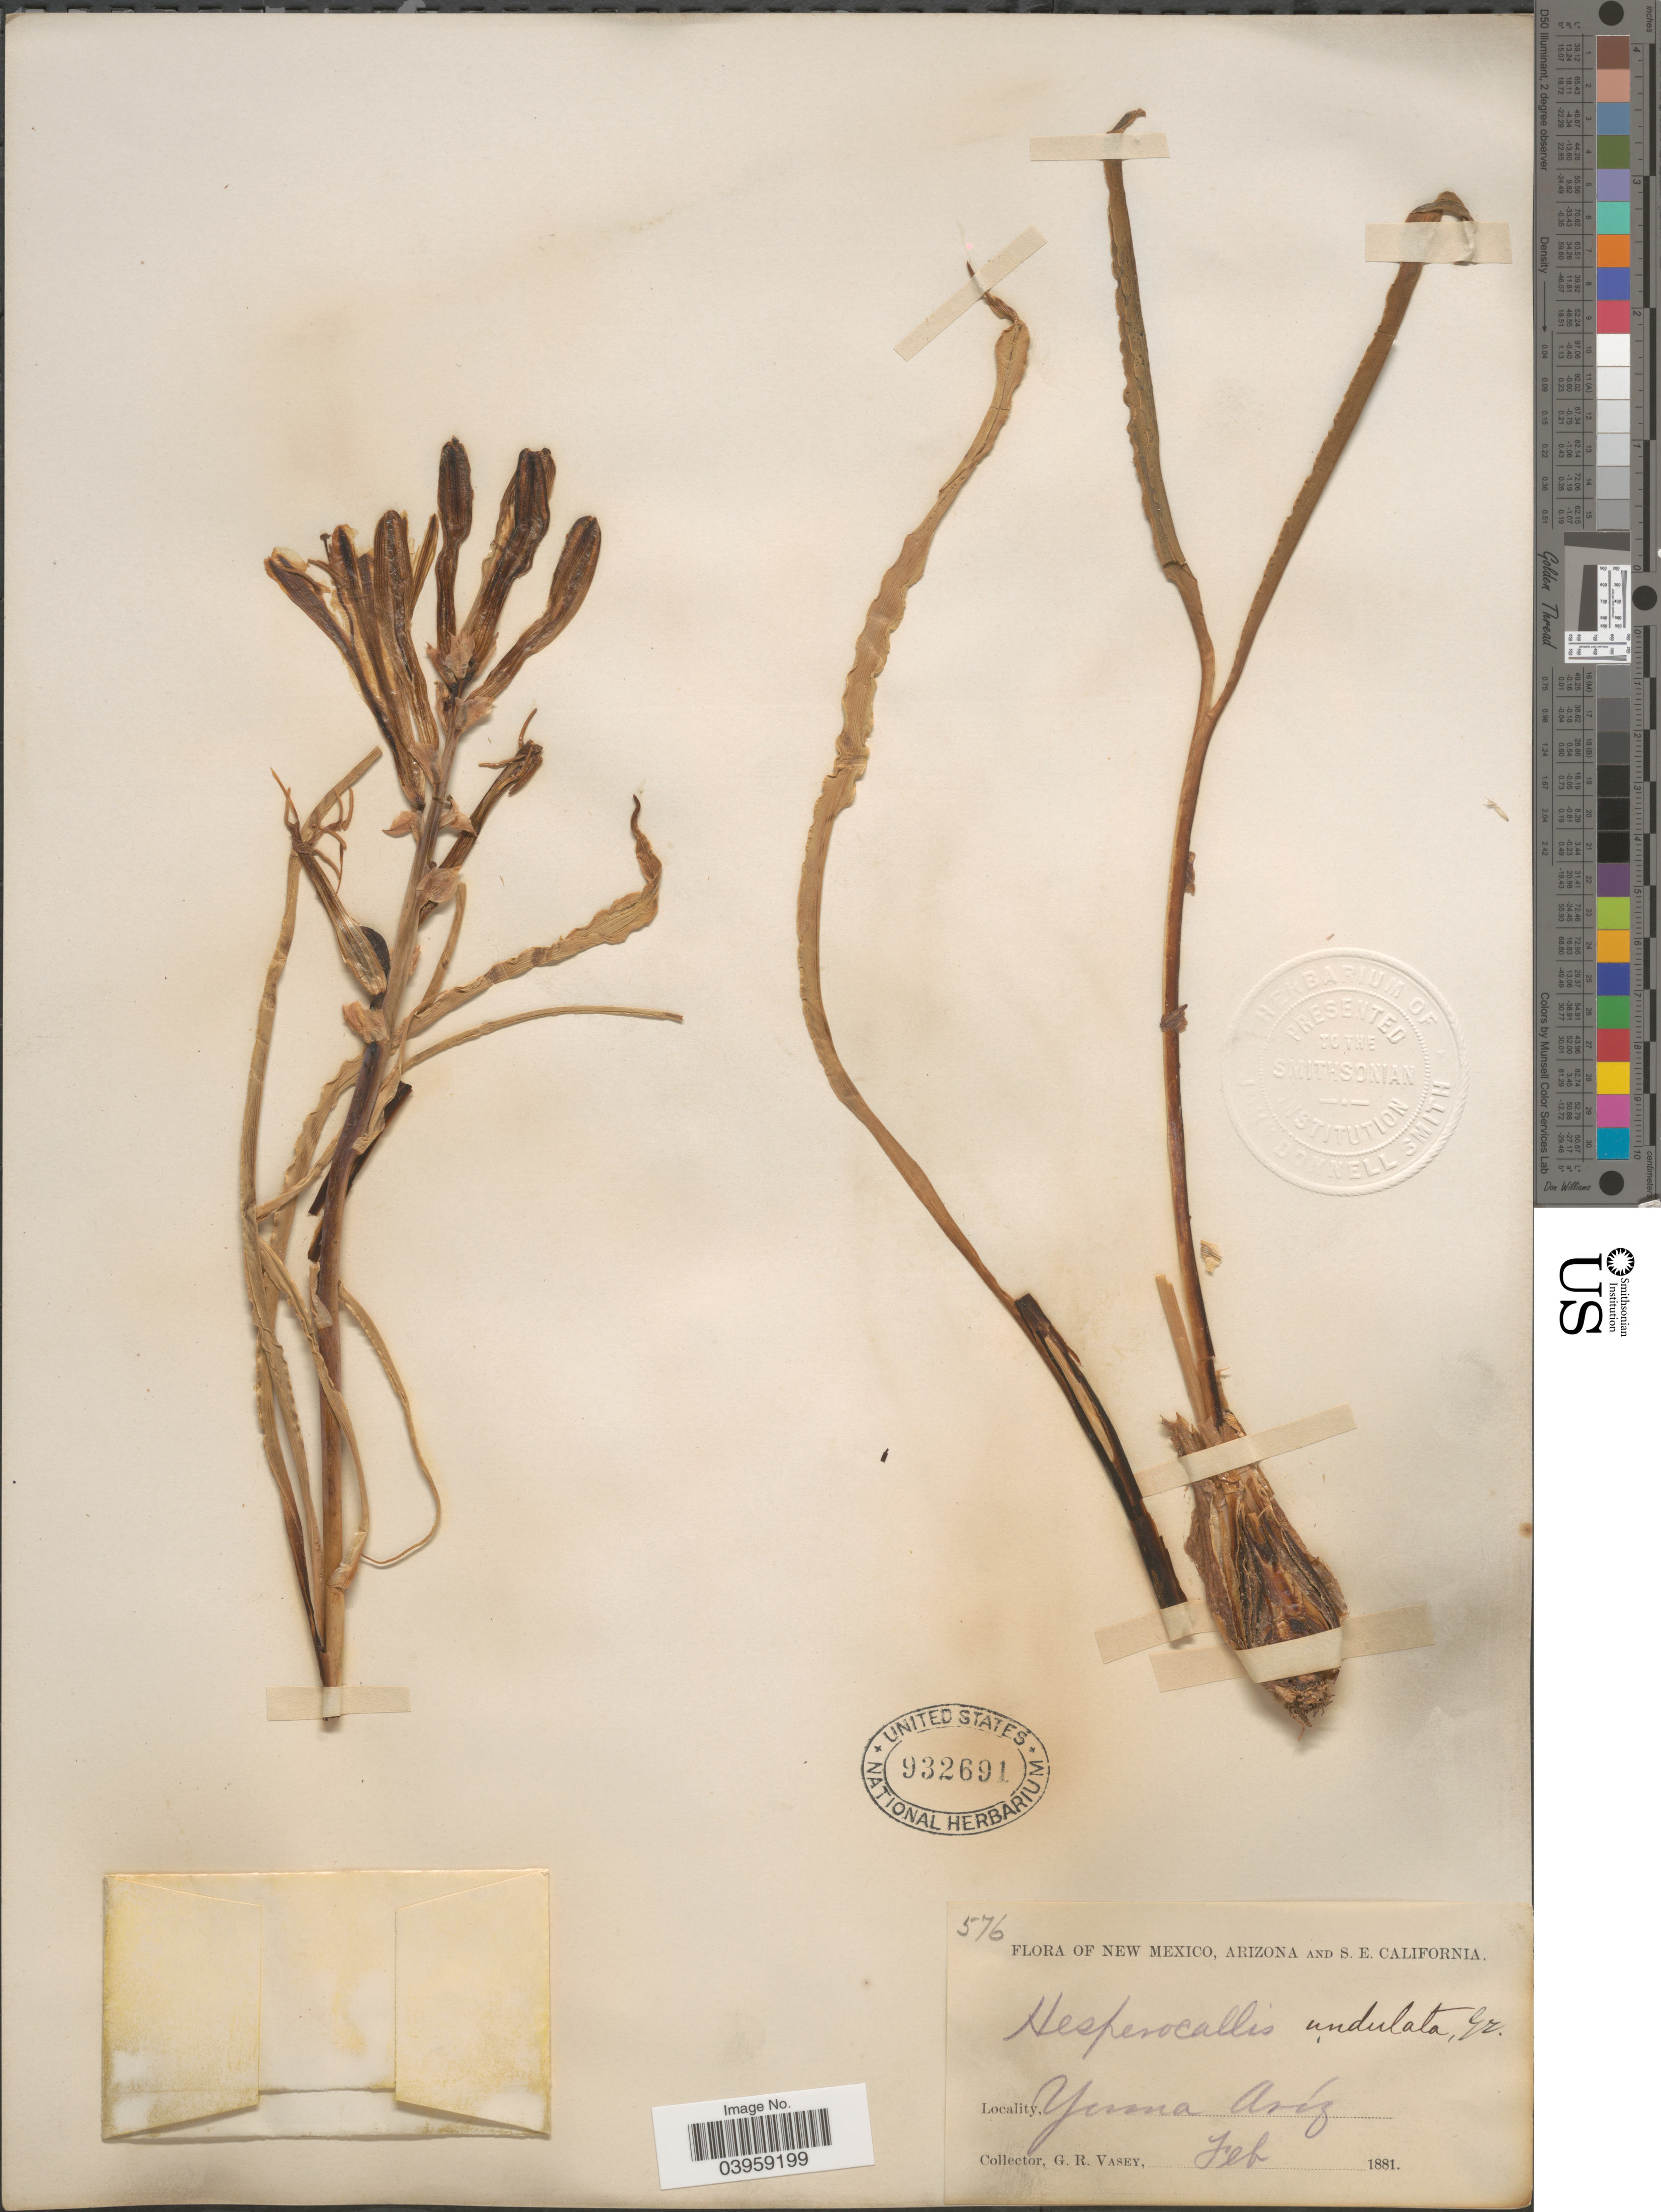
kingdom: Plantae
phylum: Tracheophyta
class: Liliopsida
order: Asparagales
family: Asparagaceae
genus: Hesperocallis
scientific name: Hesperocallis undulata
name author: A. Gray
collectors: G. R. Vasey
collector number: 576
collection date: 1881-02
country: United States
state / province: Arizona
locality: Yuma.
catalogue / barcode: US 932691